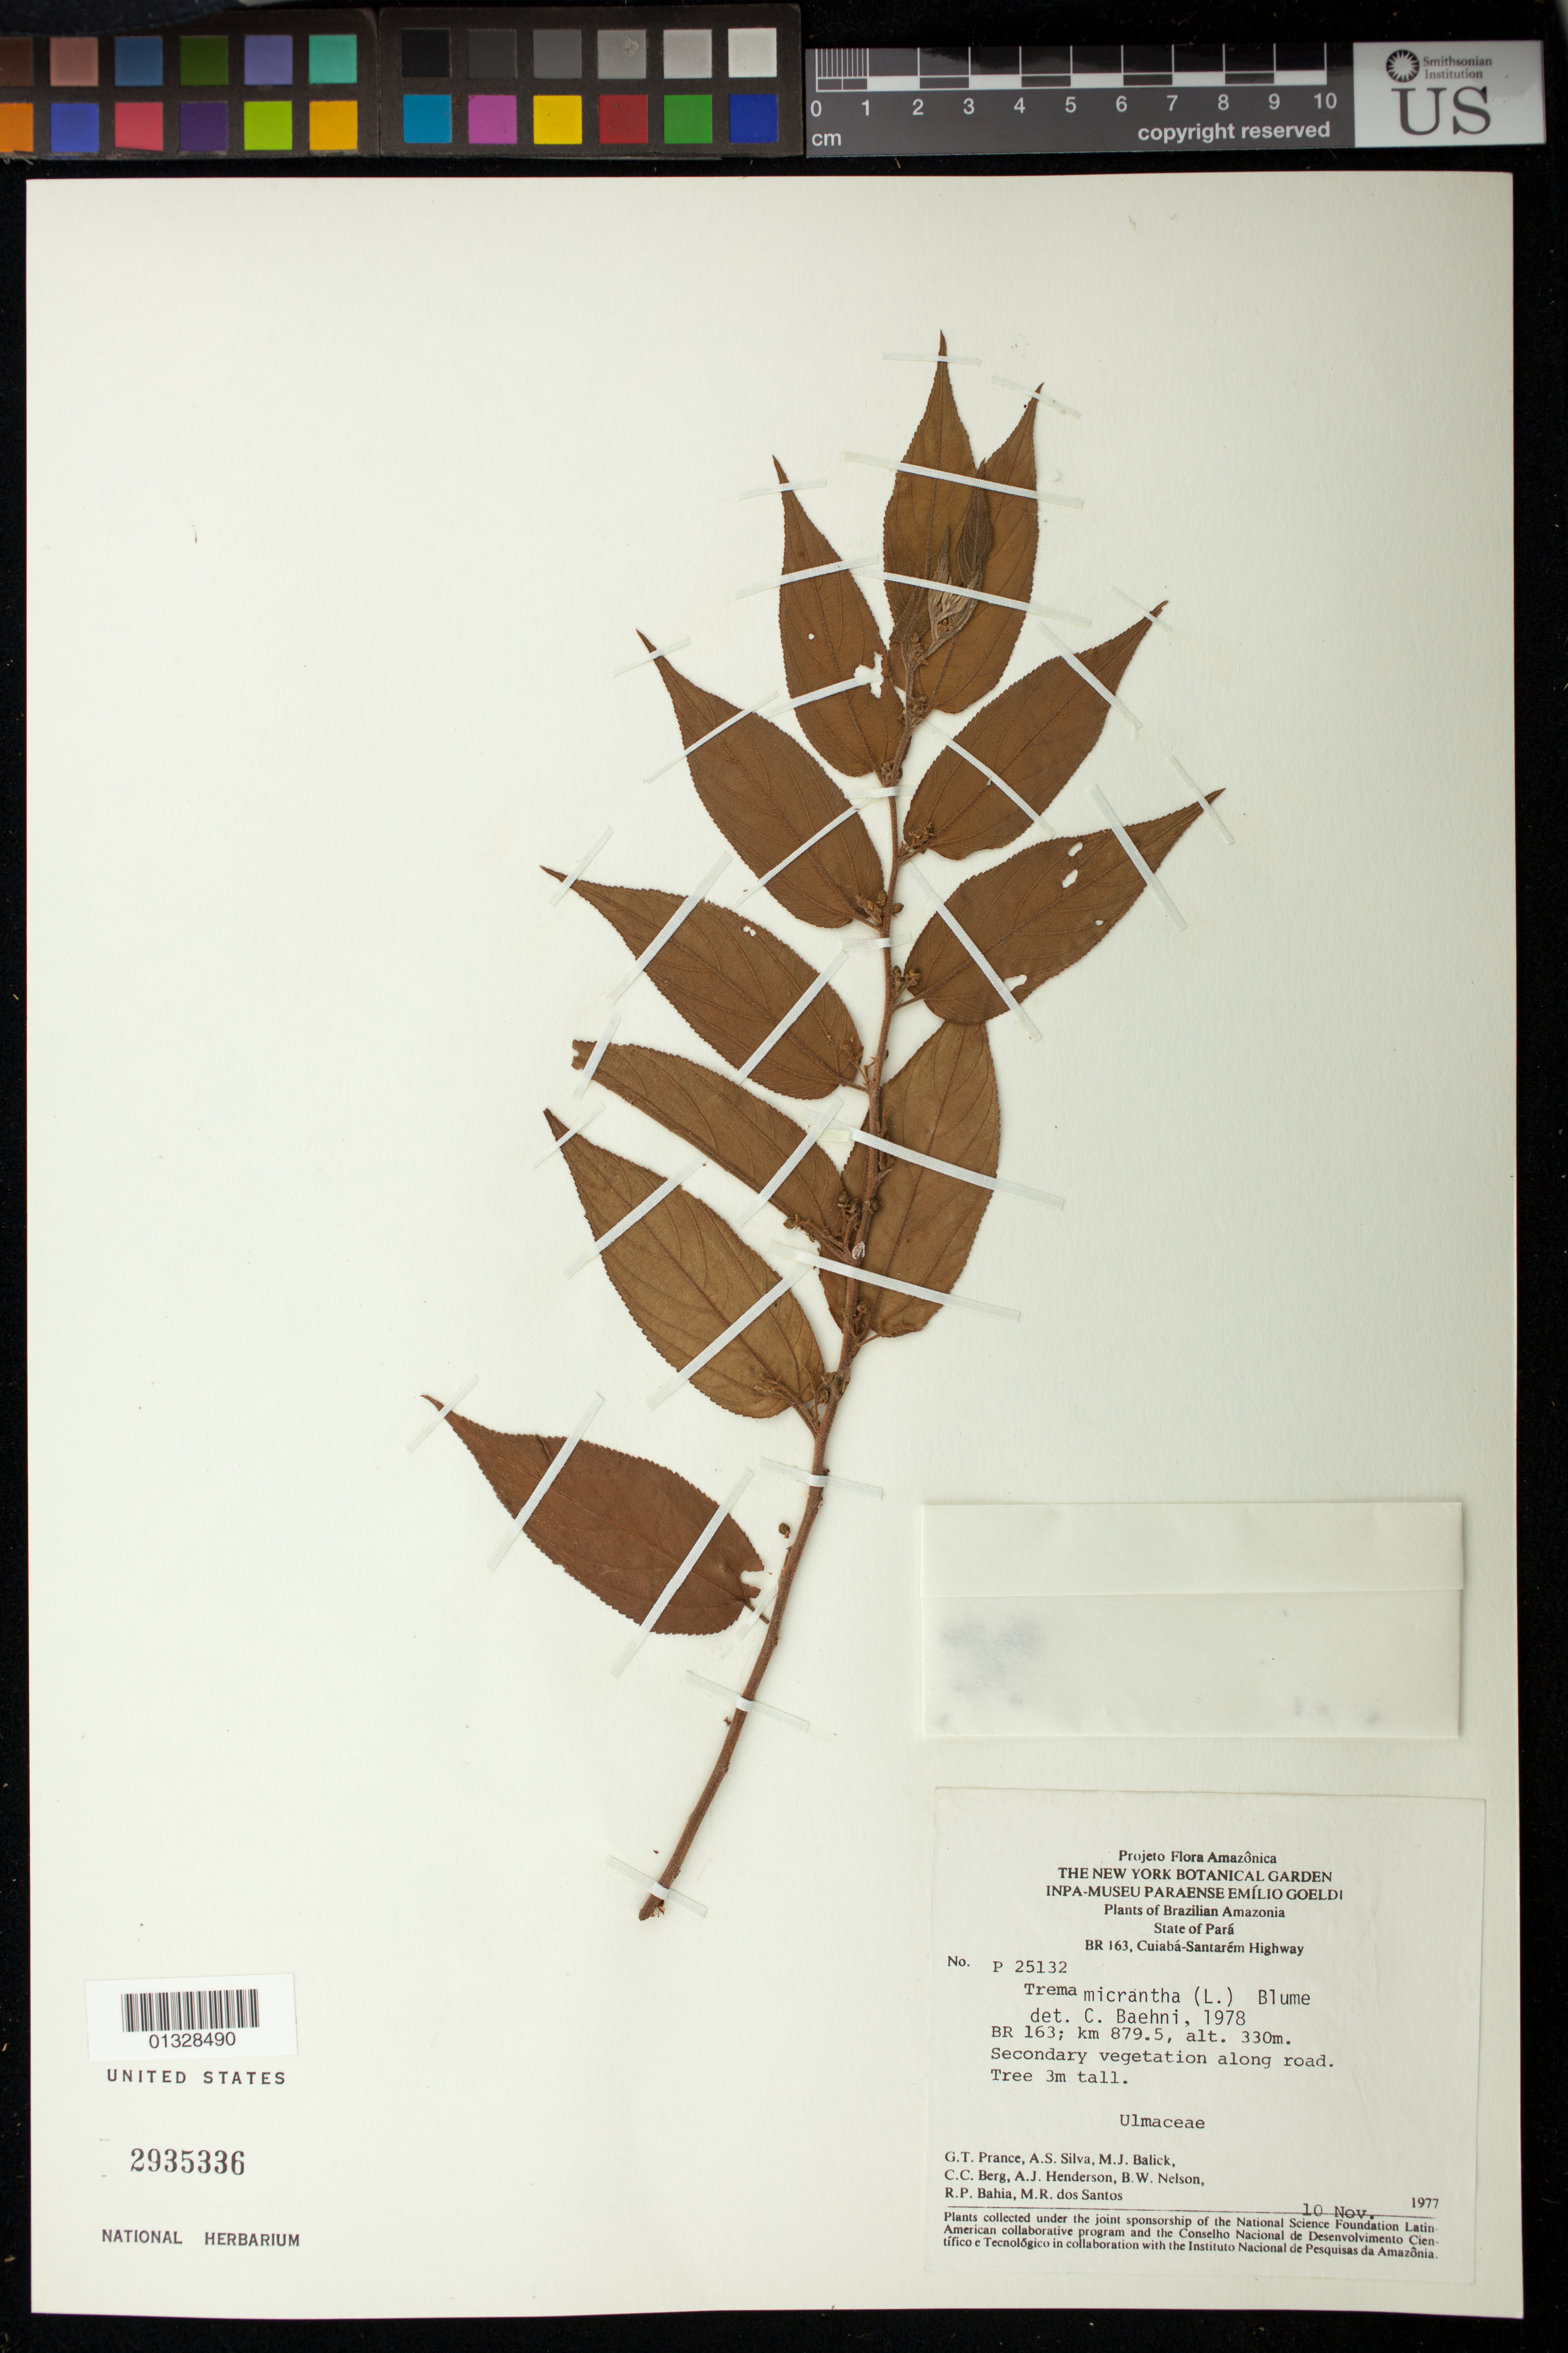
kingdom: Plantae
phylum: Tracheophyta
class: Magnoliopsida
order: Rosales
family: Cannabaceae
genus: Trema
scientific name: Trema micranthum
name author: (L.) Blume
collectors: G. T. Prance et al.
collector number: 25132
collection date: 1977-11-10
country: Brazil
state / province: Pará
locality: BR-163, km 879,5 (Cuiabá-Santaré, highway)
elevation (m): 330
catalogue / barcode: US 2935336